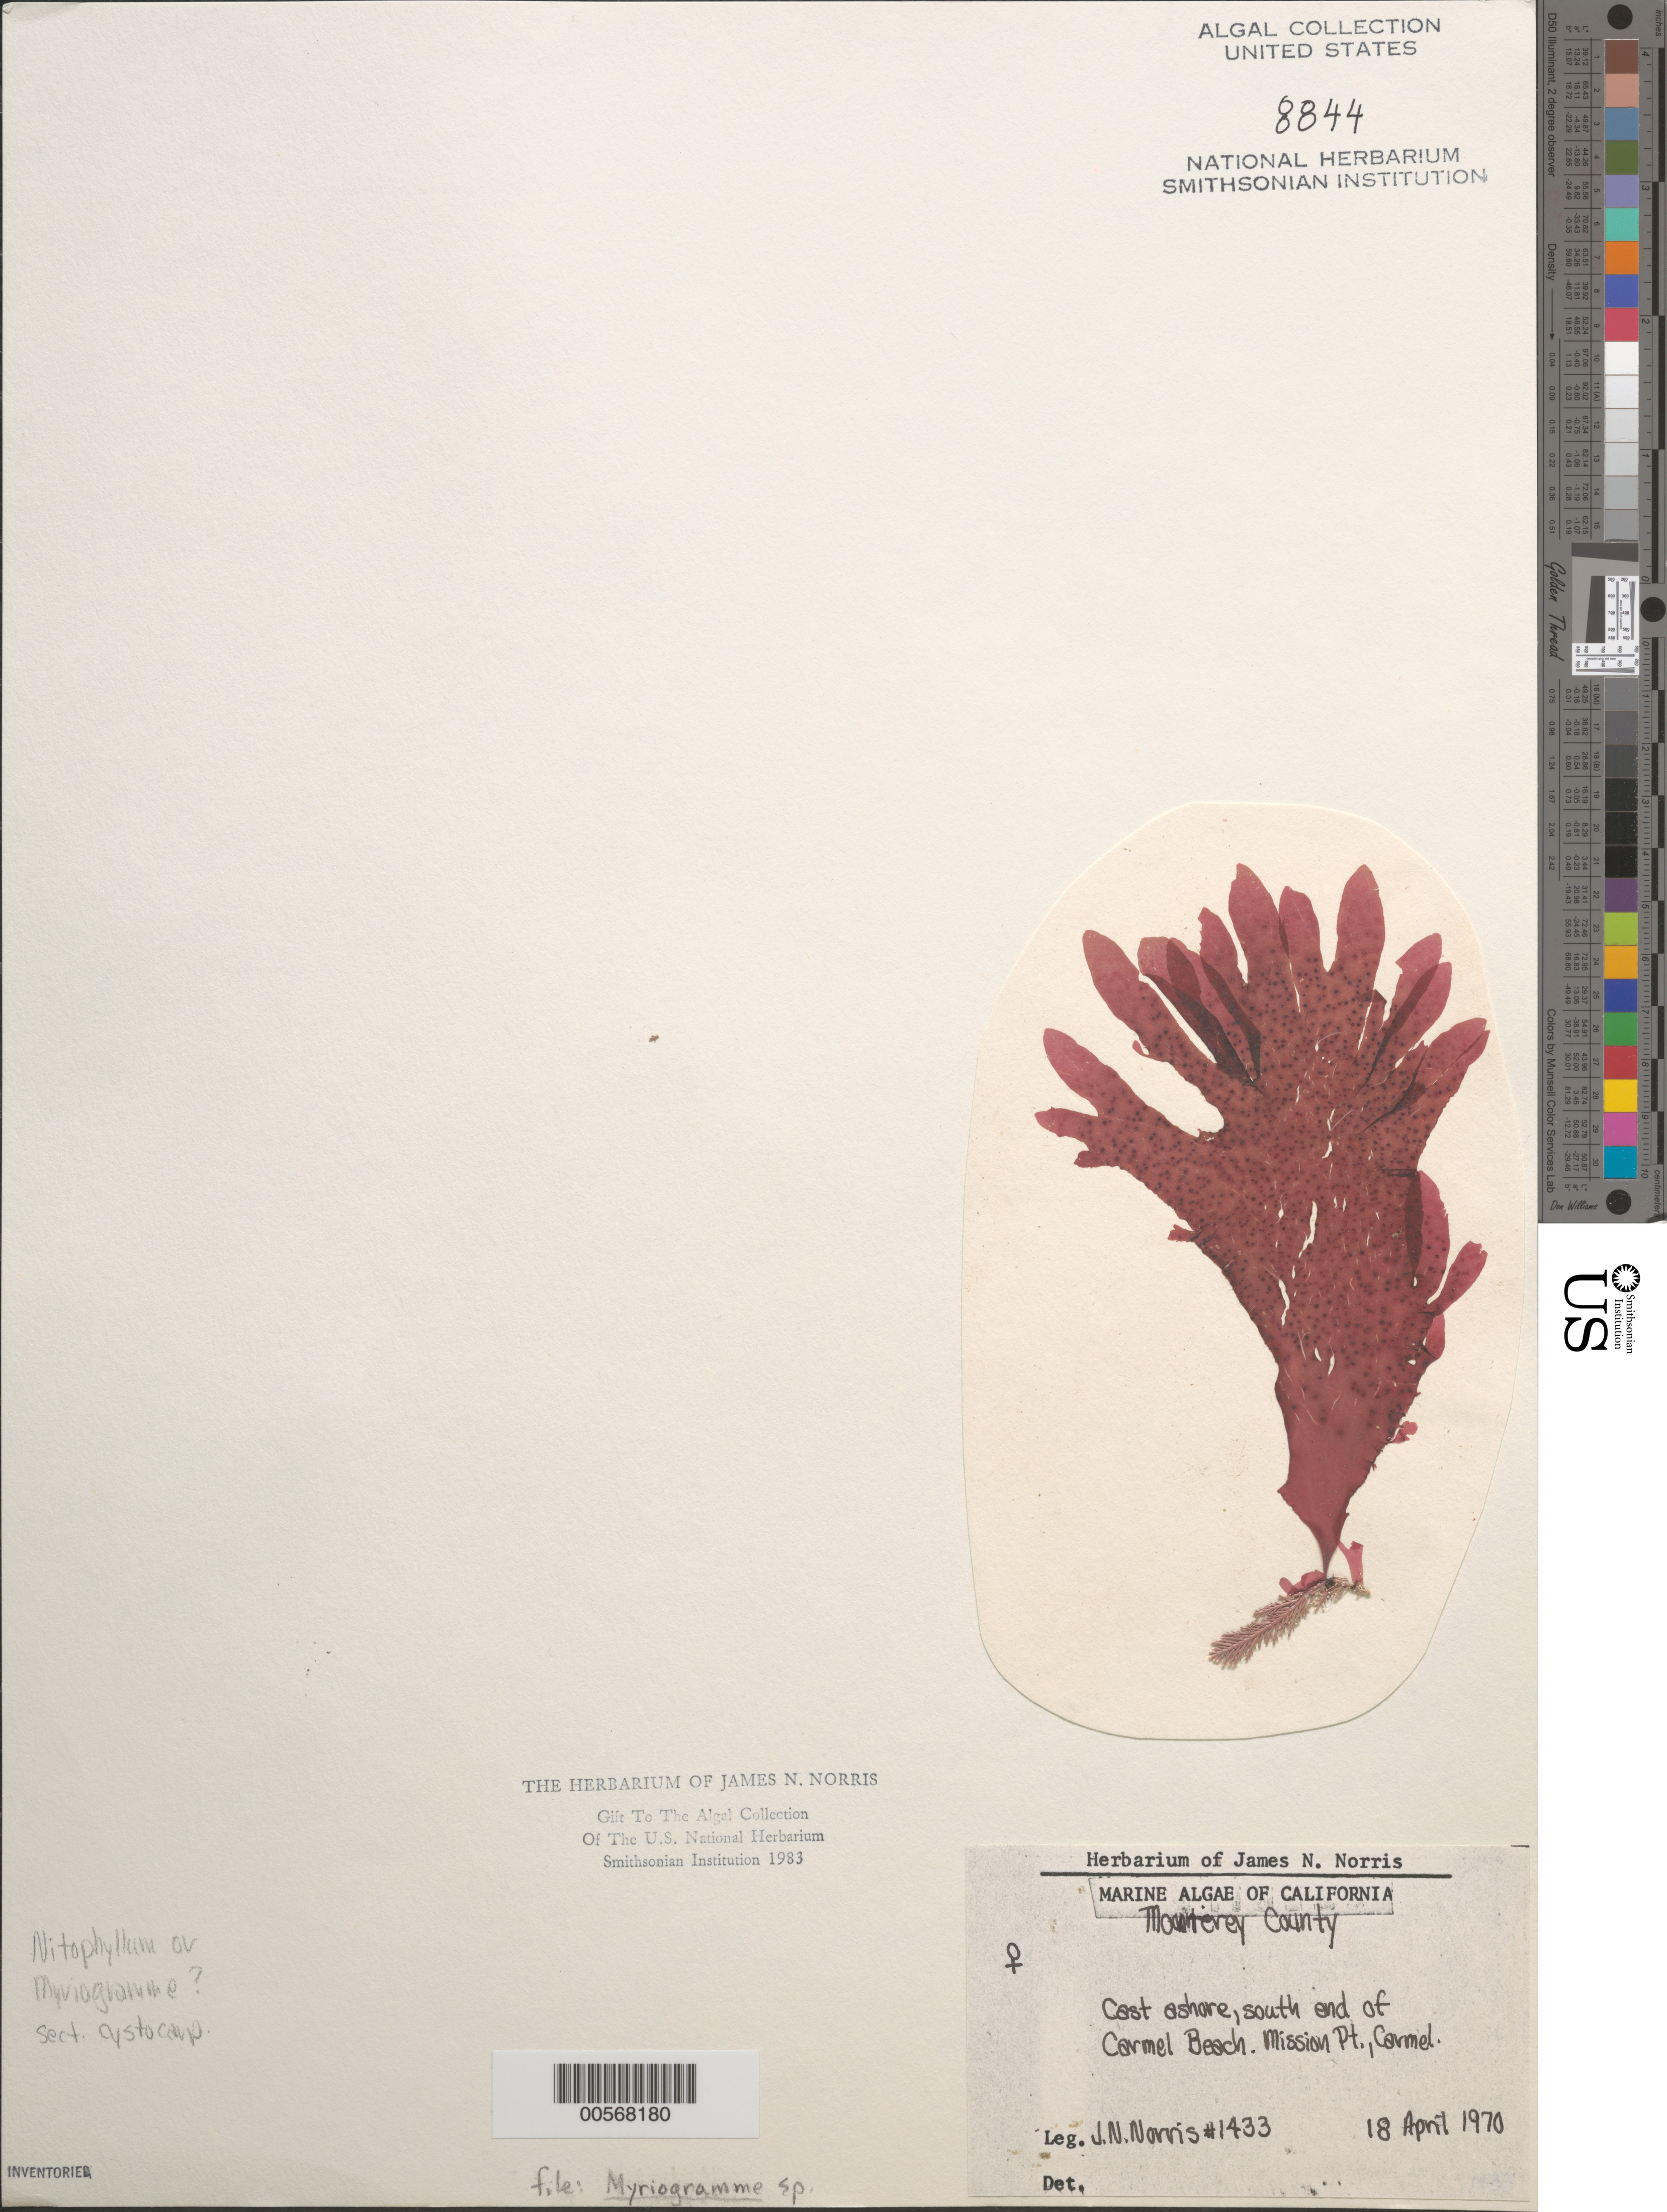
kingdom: Plantae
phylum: Rhodophyta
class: Florideophyceae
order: Ceramiales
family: Delesseriaceae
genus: Myriogramme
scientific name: Myriogramme sp.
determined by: Norris, James N.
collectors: J. N. Norris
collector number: JN-1433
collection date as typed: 18 Apr 1970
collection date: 1970-04-18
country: United States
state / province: California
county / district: Monterey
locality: Carmel, Mission Point, Carmel Beach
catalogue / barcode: US 8844